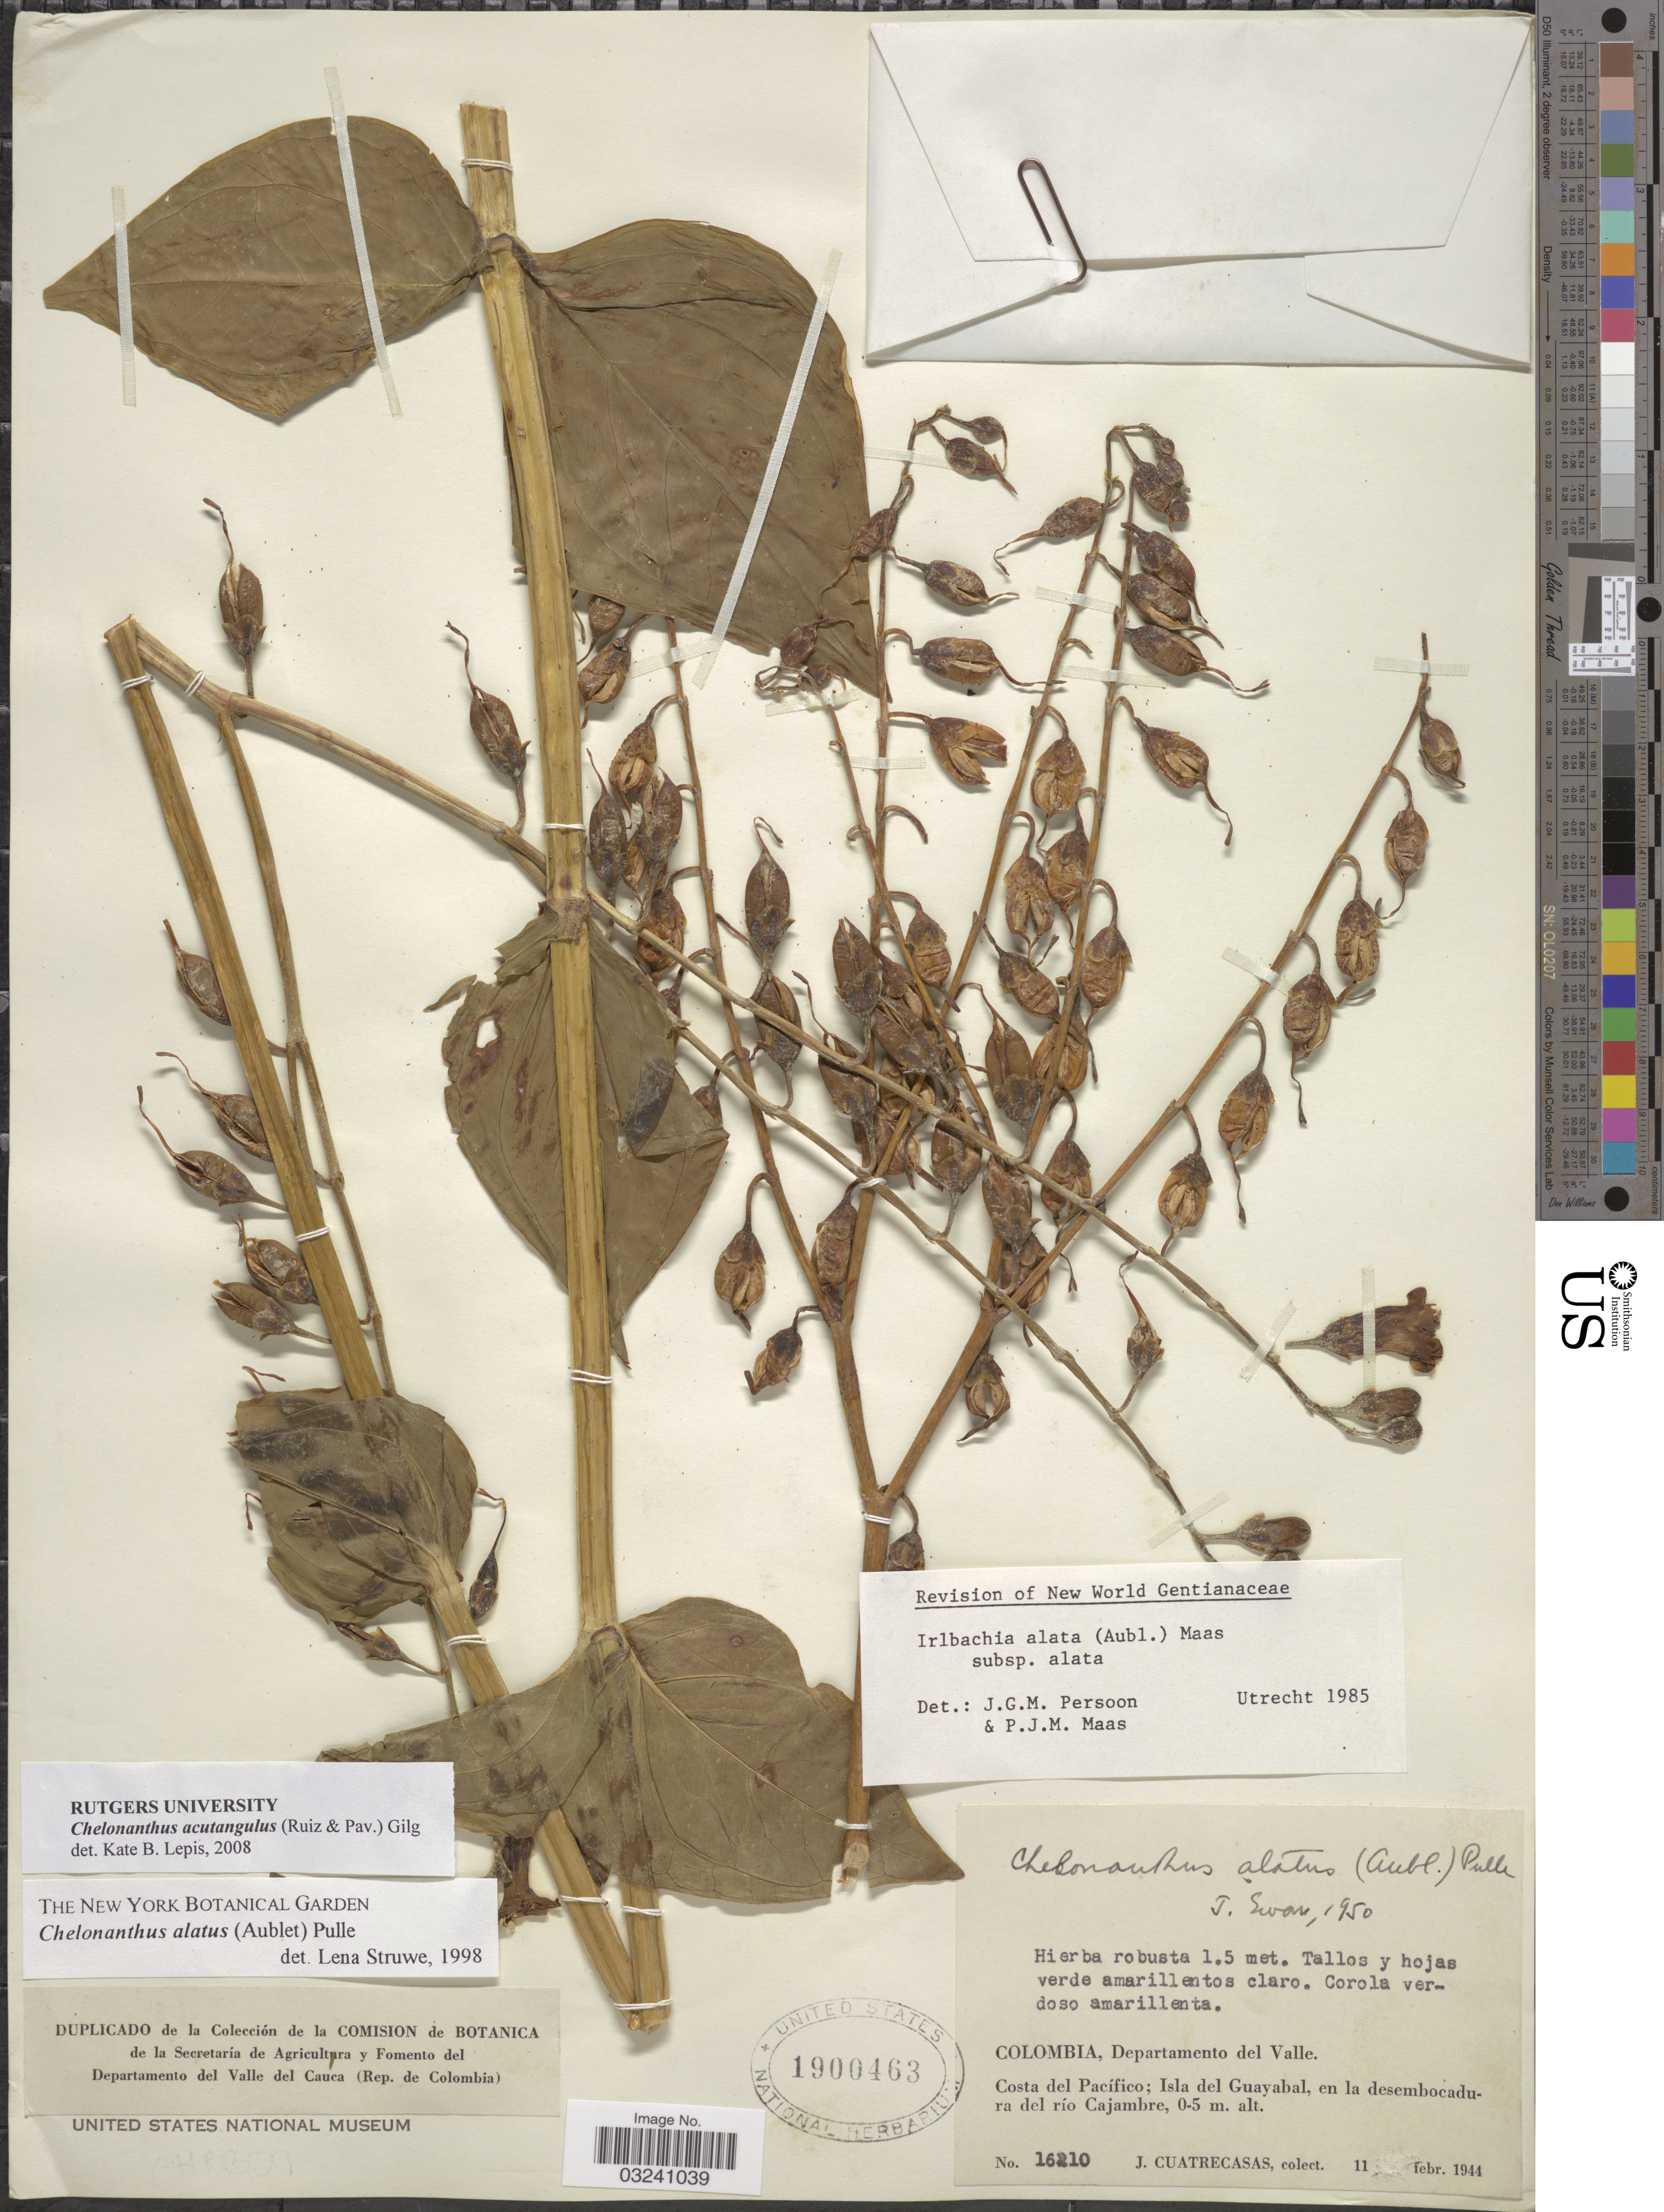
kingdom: Plantae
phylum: Tracheophyta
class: Magnoliopsida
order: Gentianales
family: Gentianaceae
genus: Chelonanthus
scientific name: Chelonanthus acutangulus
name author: (Ruiz & Pav.) Gilg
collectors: J. Cuatrecasas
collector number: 16210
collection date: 1944-02-11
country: Colombia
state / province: Valle del Cauca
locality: Departamento del Valle. Costa del Pacífico; Isla del Guayabal, en la desembocadura del río Cajambre.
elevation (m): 0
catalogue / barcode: US 1900463